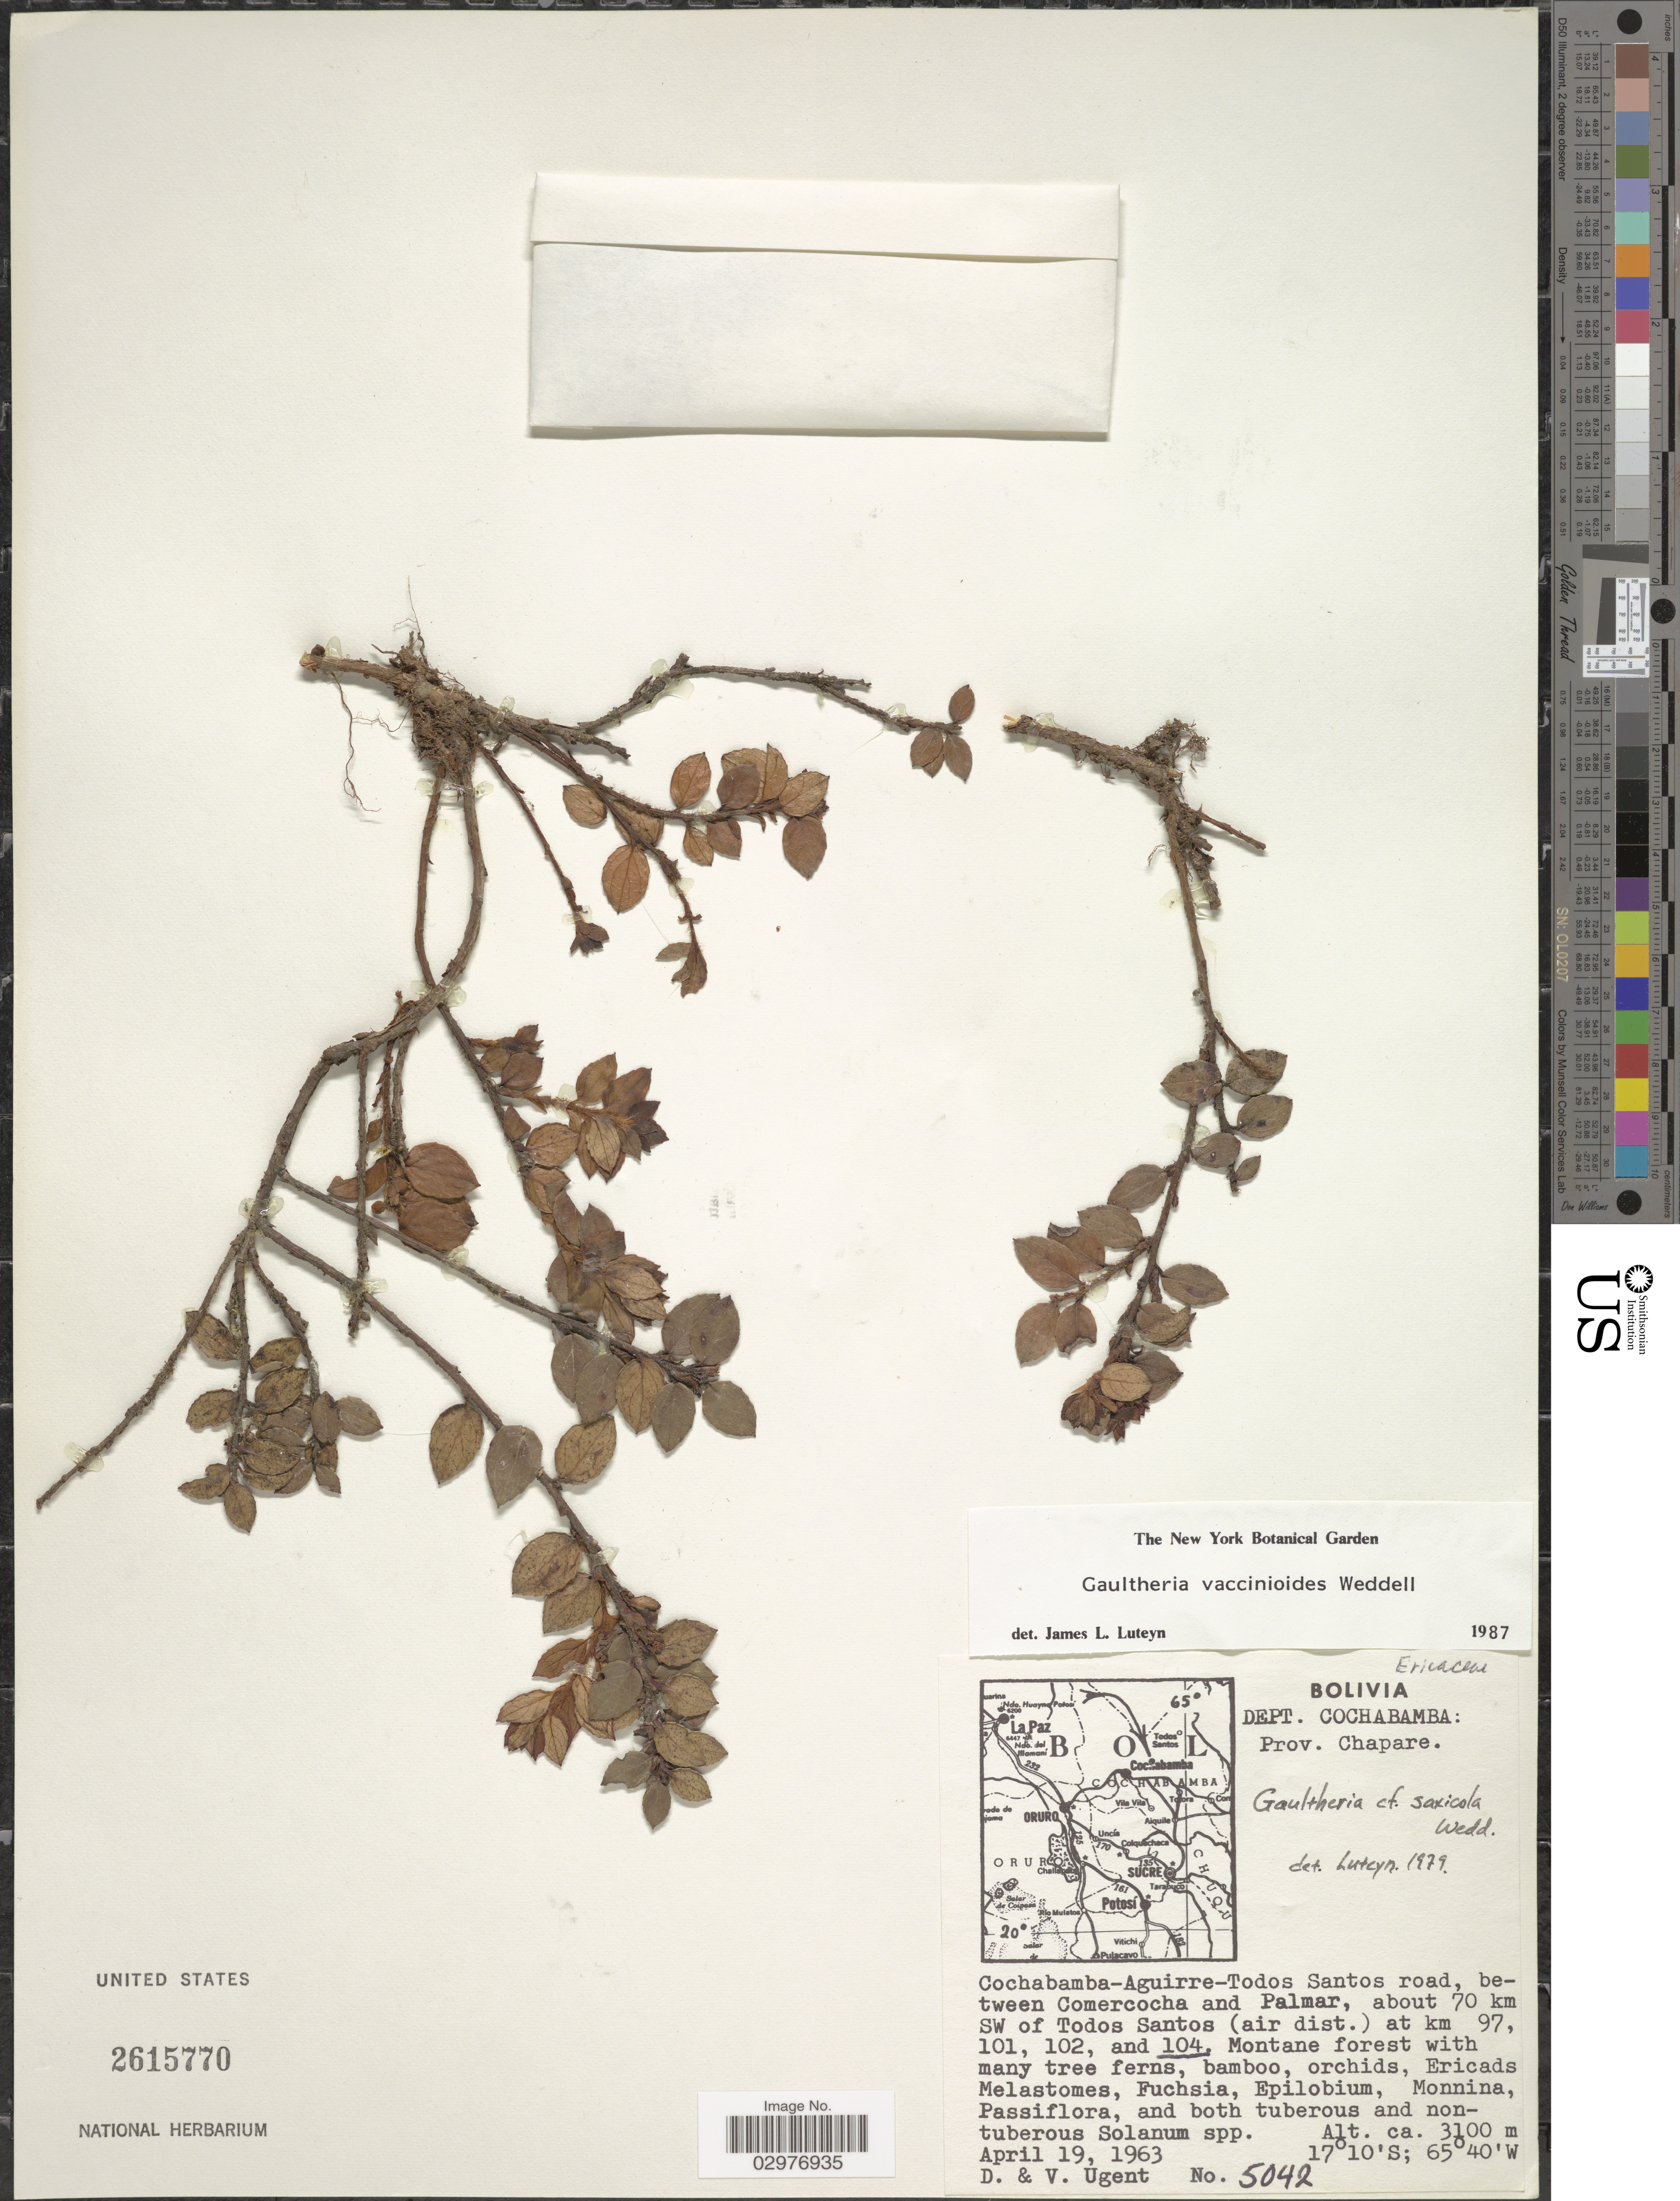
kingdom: Plantae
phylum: Tracheophyta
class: Magnoliopsida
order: Ericales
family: Ericaceae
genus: Gaultheria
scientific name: Gaultheria vaccinioides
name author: Wedd.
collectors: D. Ugent & V. Ugent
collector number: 5042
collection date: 1963-04-19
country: Bolivia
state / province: Cochabamba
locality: Dept. Cochabamba: Prov. Chapare. Cochabamba-Aguirre-Todos Santos road, between Comercocha and Palmar, about 70 km SW of Todos Santos (air dist.) at km 97, 101, 102, and 104. Montane forest.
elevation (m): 3100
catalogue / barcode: US 2615770